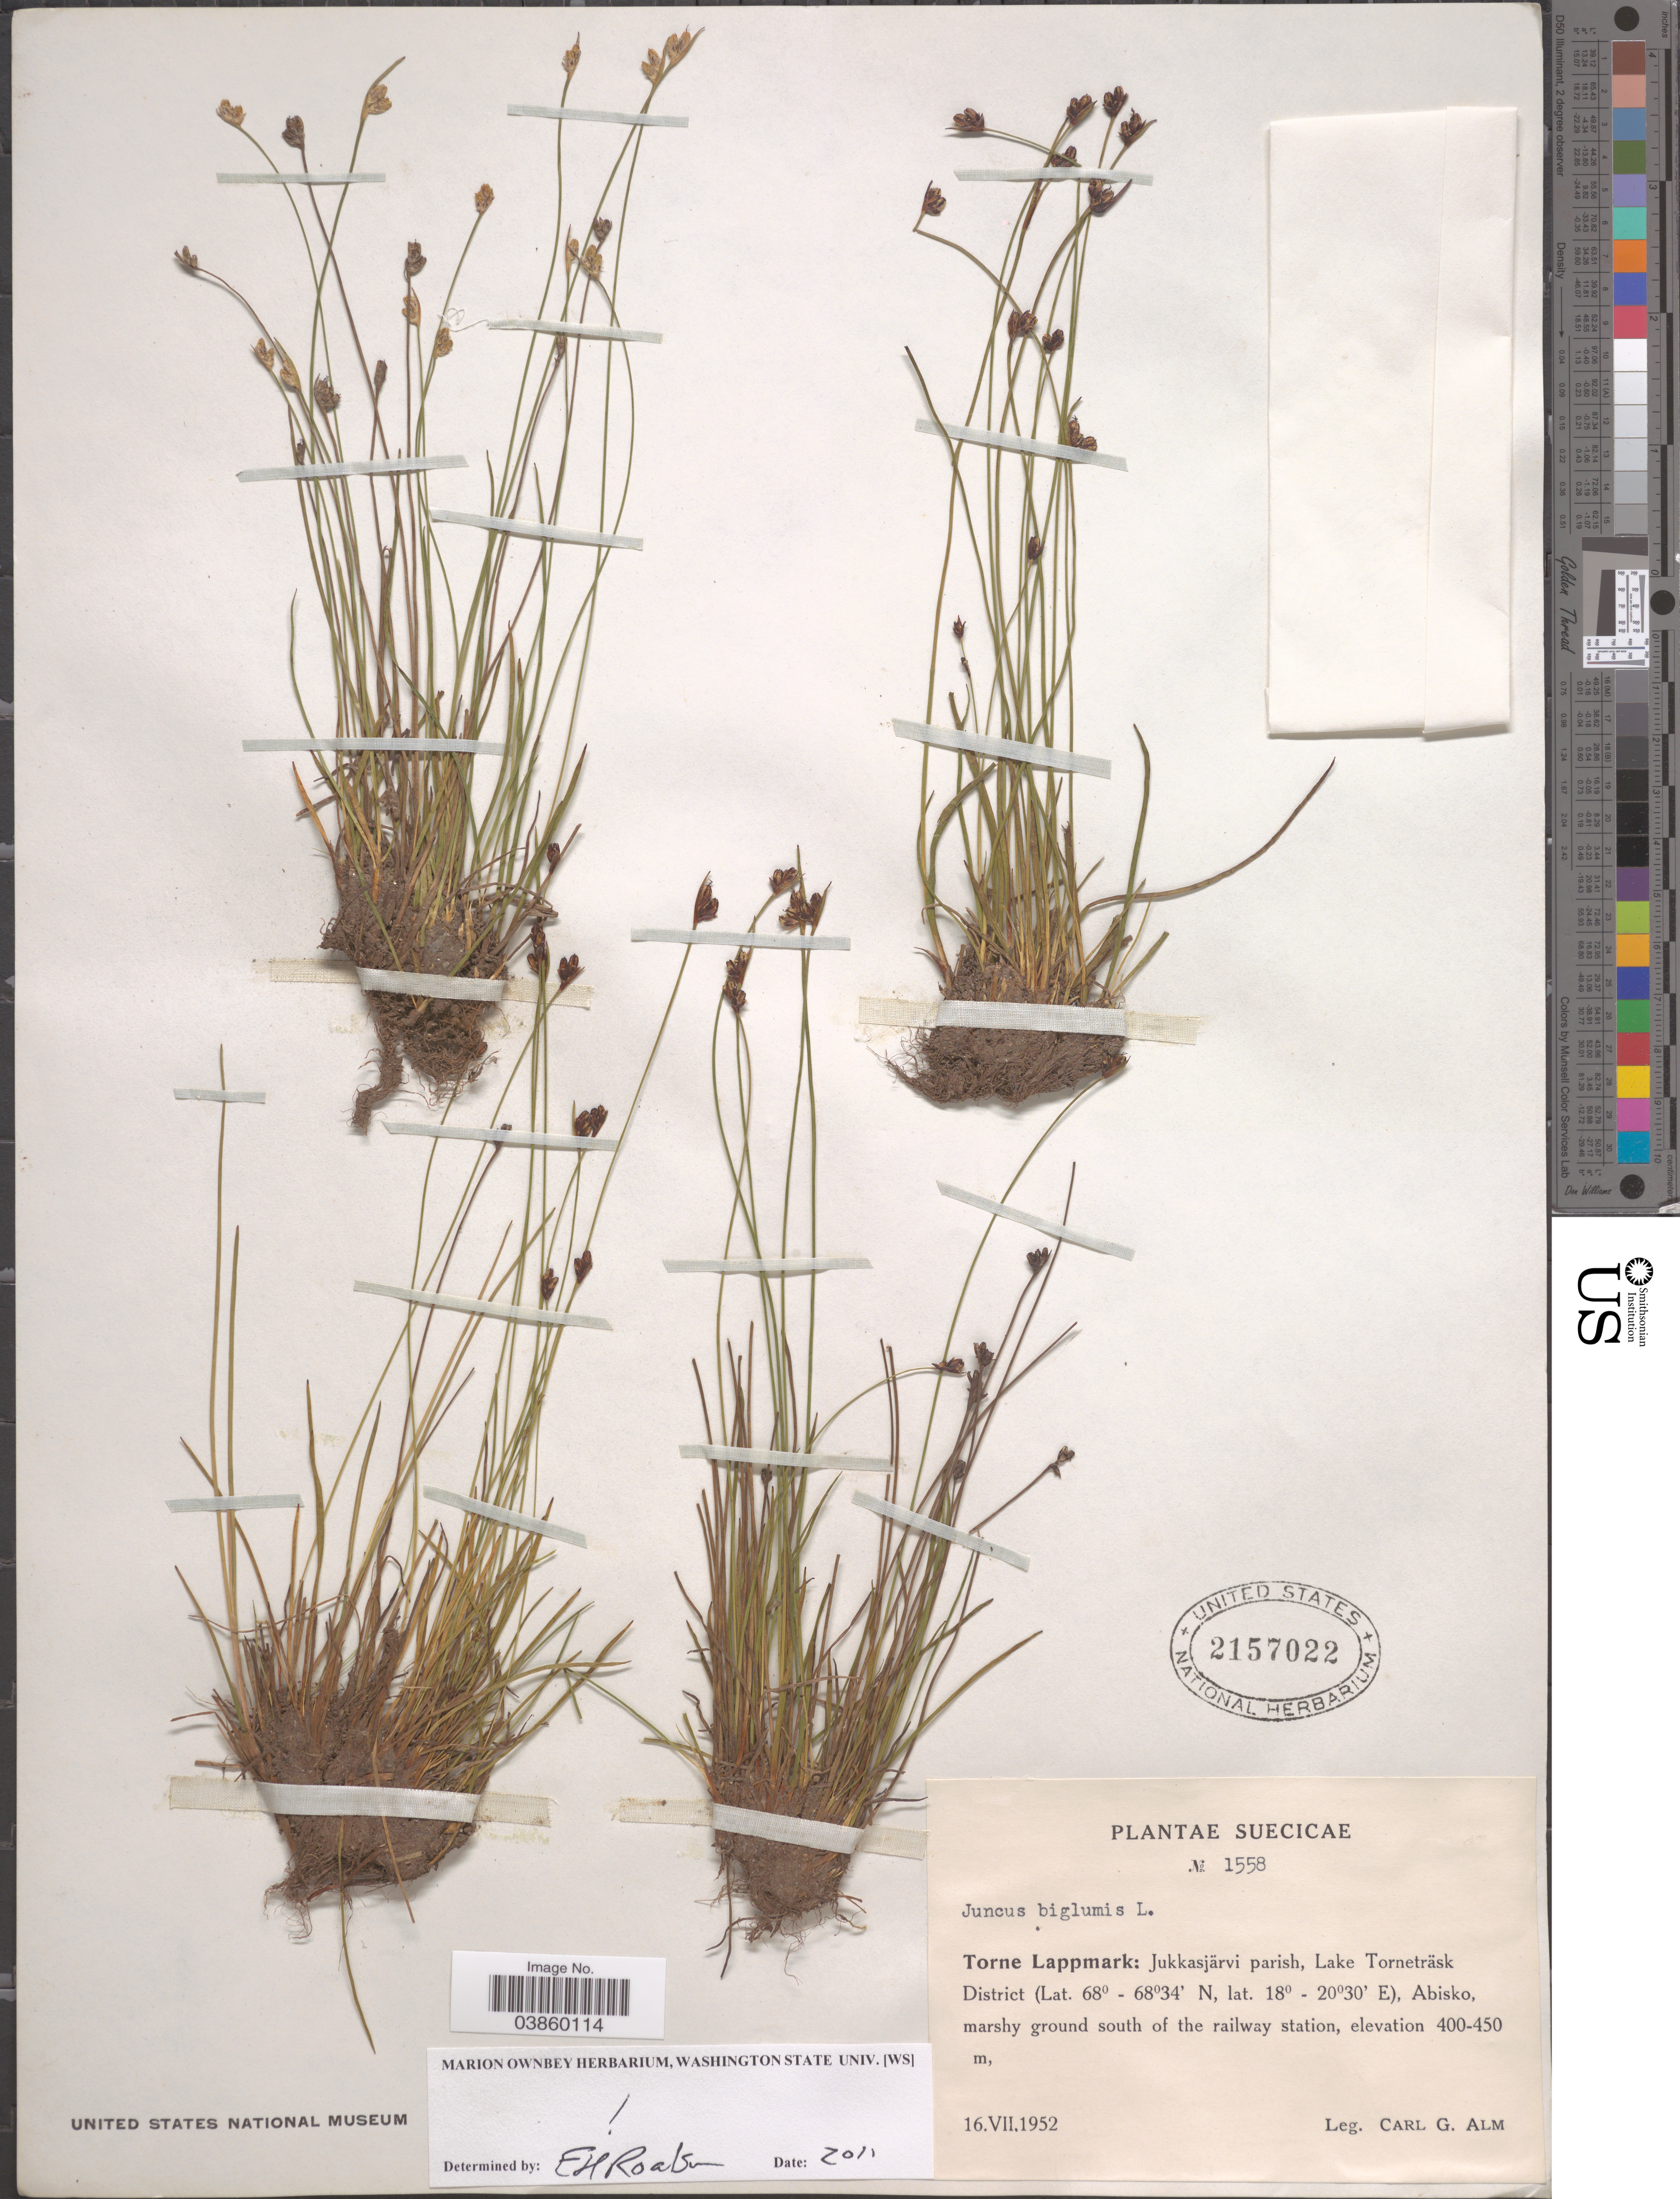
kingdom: Plantae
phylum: Tracheophyta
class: Liliopsida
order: Poales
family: Juncaceae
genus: Juncus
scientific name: Juncus biglumis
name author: L.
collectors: C. G. Alm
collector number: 1558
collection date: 1952-07-16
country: Sweden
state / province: Norrbotten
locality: Suecicae. Torne Lappmark: Jukkasjärvi parish, Lake Torneträsk District, Abisko.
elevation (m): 400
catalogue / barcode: US 2157022